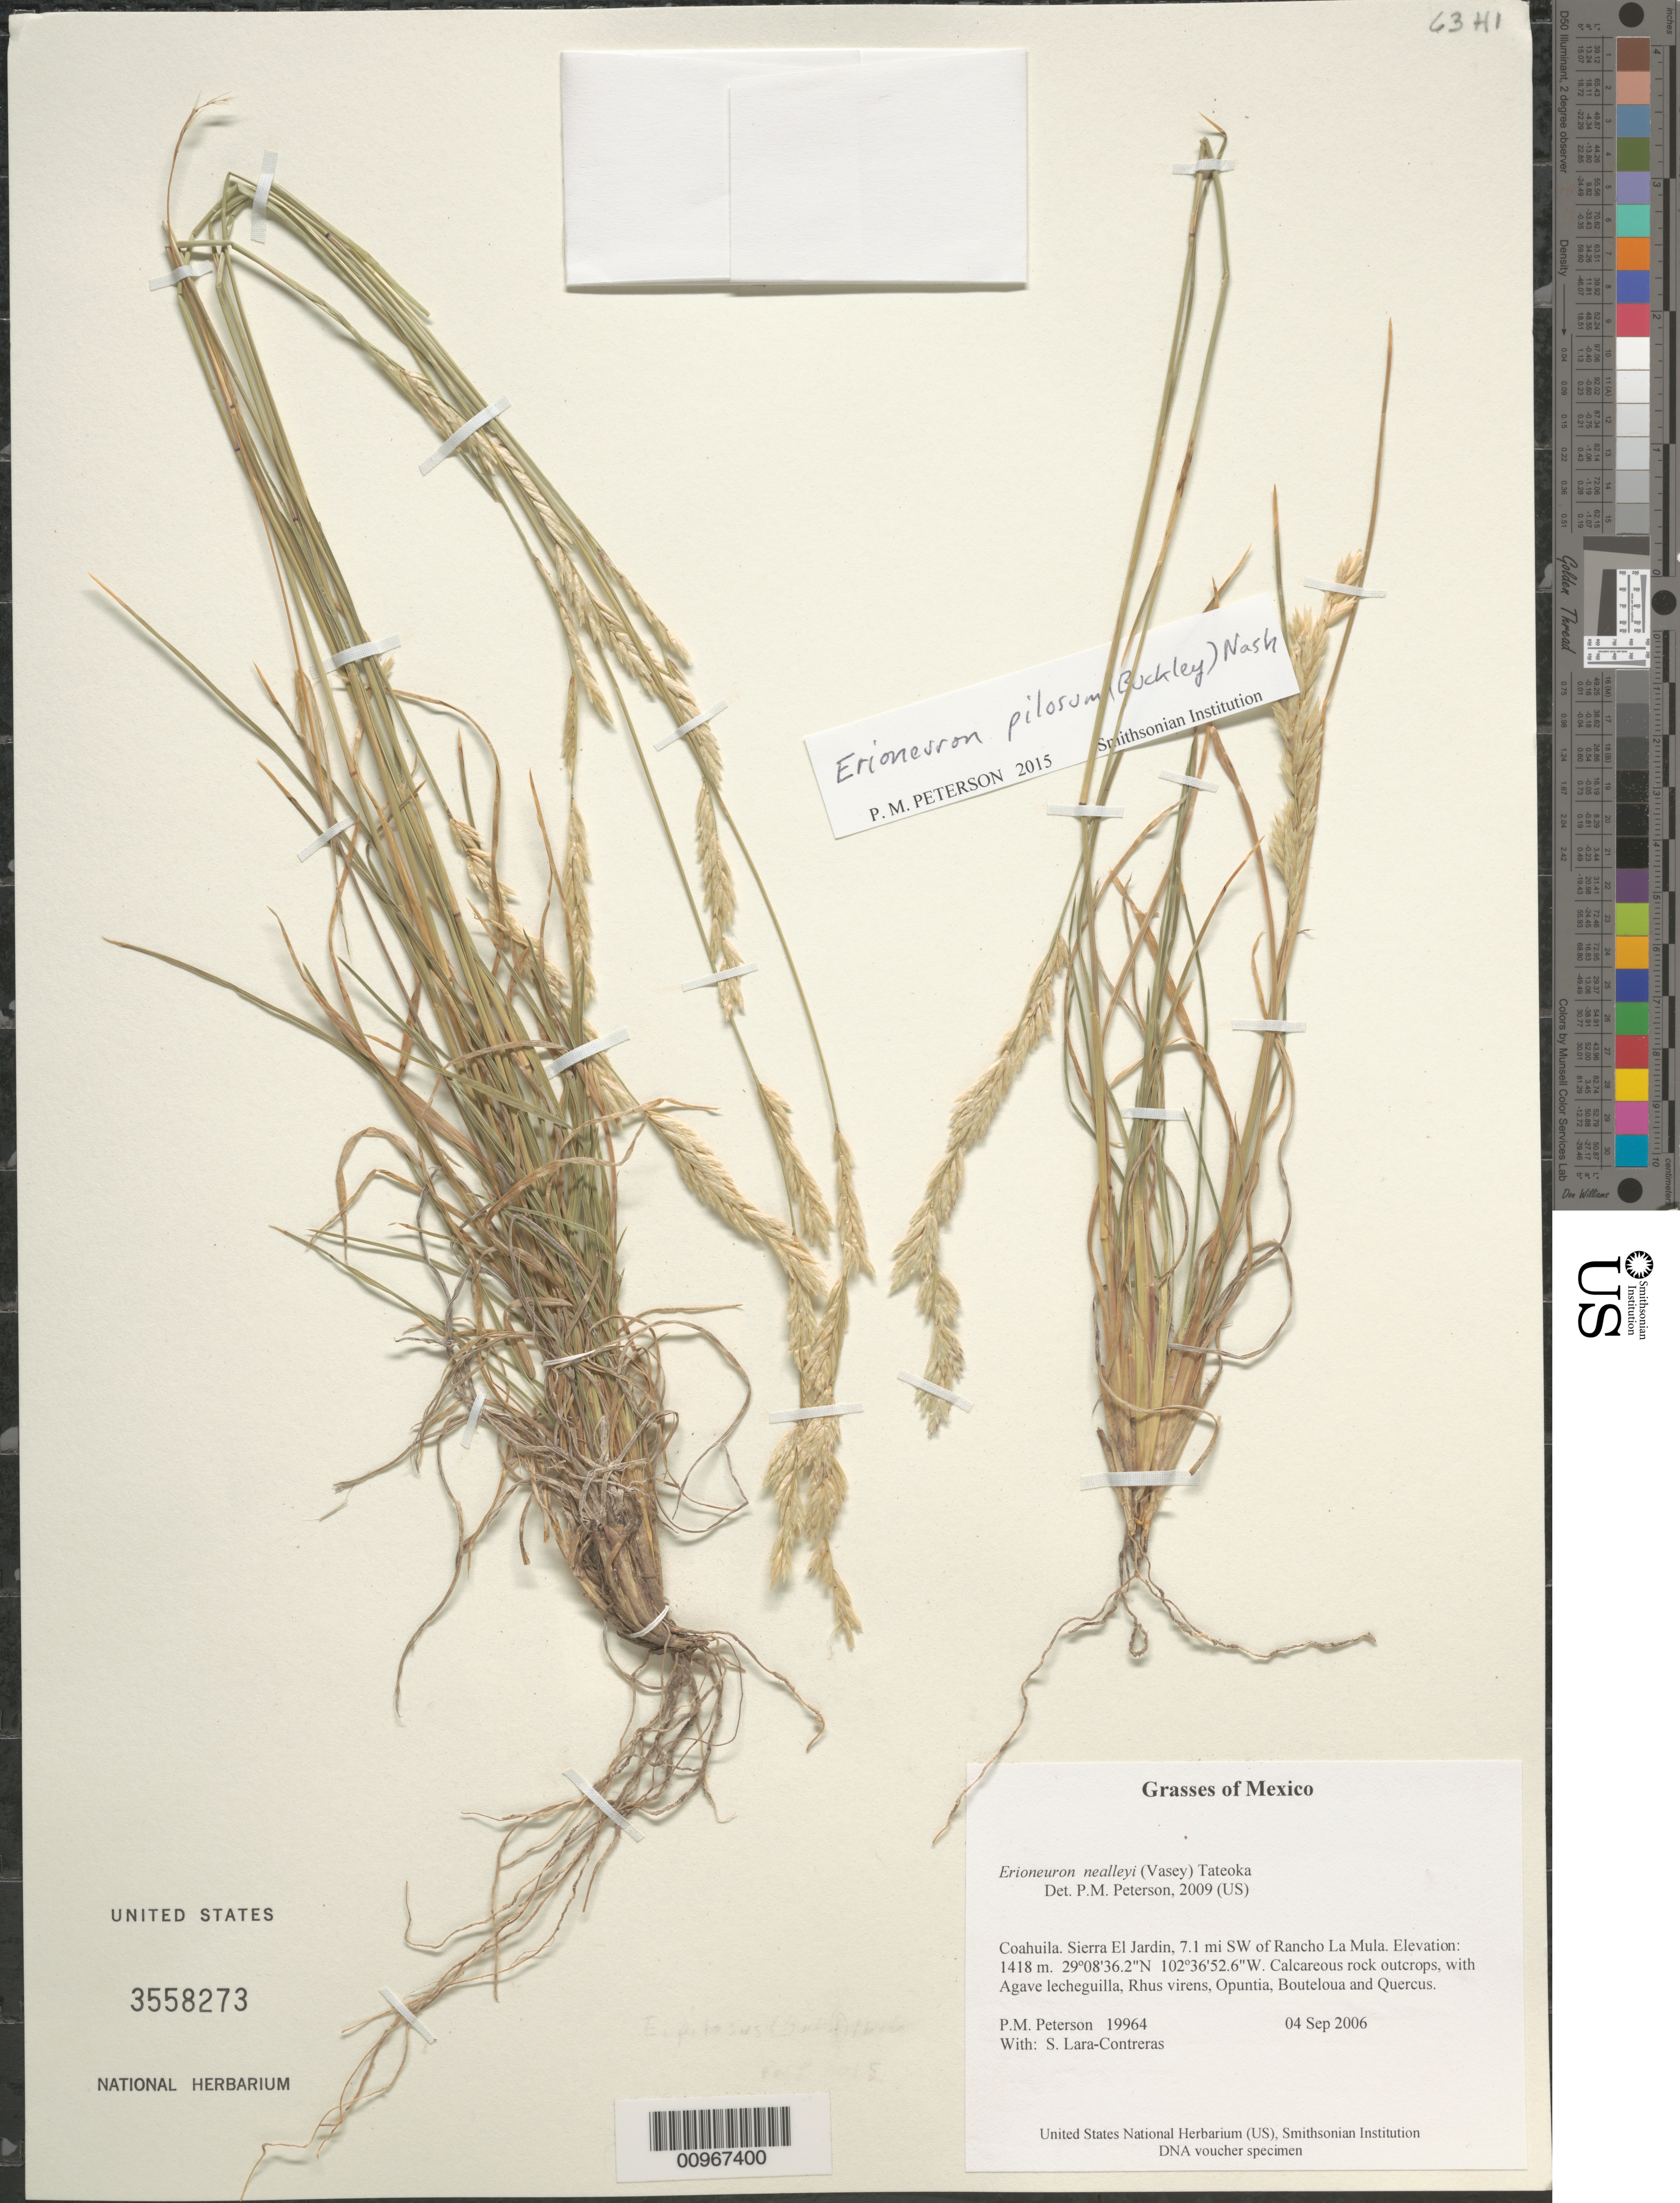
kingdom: Plantae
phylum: Tracheophyta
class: Liliopsida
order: Poales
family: Poaceae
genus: Erioneuron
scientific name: Erioneuron pilosum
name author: (Buckley) Nash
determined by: Peterson, Paul M., (BOT), Smithsonian Institution - National Museum of Natural History (UNITED STATES)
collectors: P. M. Peterson & S. Lara Contreras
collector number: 19964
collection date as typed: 04 Sep 2006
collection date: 2006-09-04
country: Mexico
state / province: Coahuila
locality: Sierra El Jardin, 7.1 mi SW of Rancho La Mula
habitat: Calcareous rock outcrops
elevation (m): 1418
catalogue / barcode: US 3558273